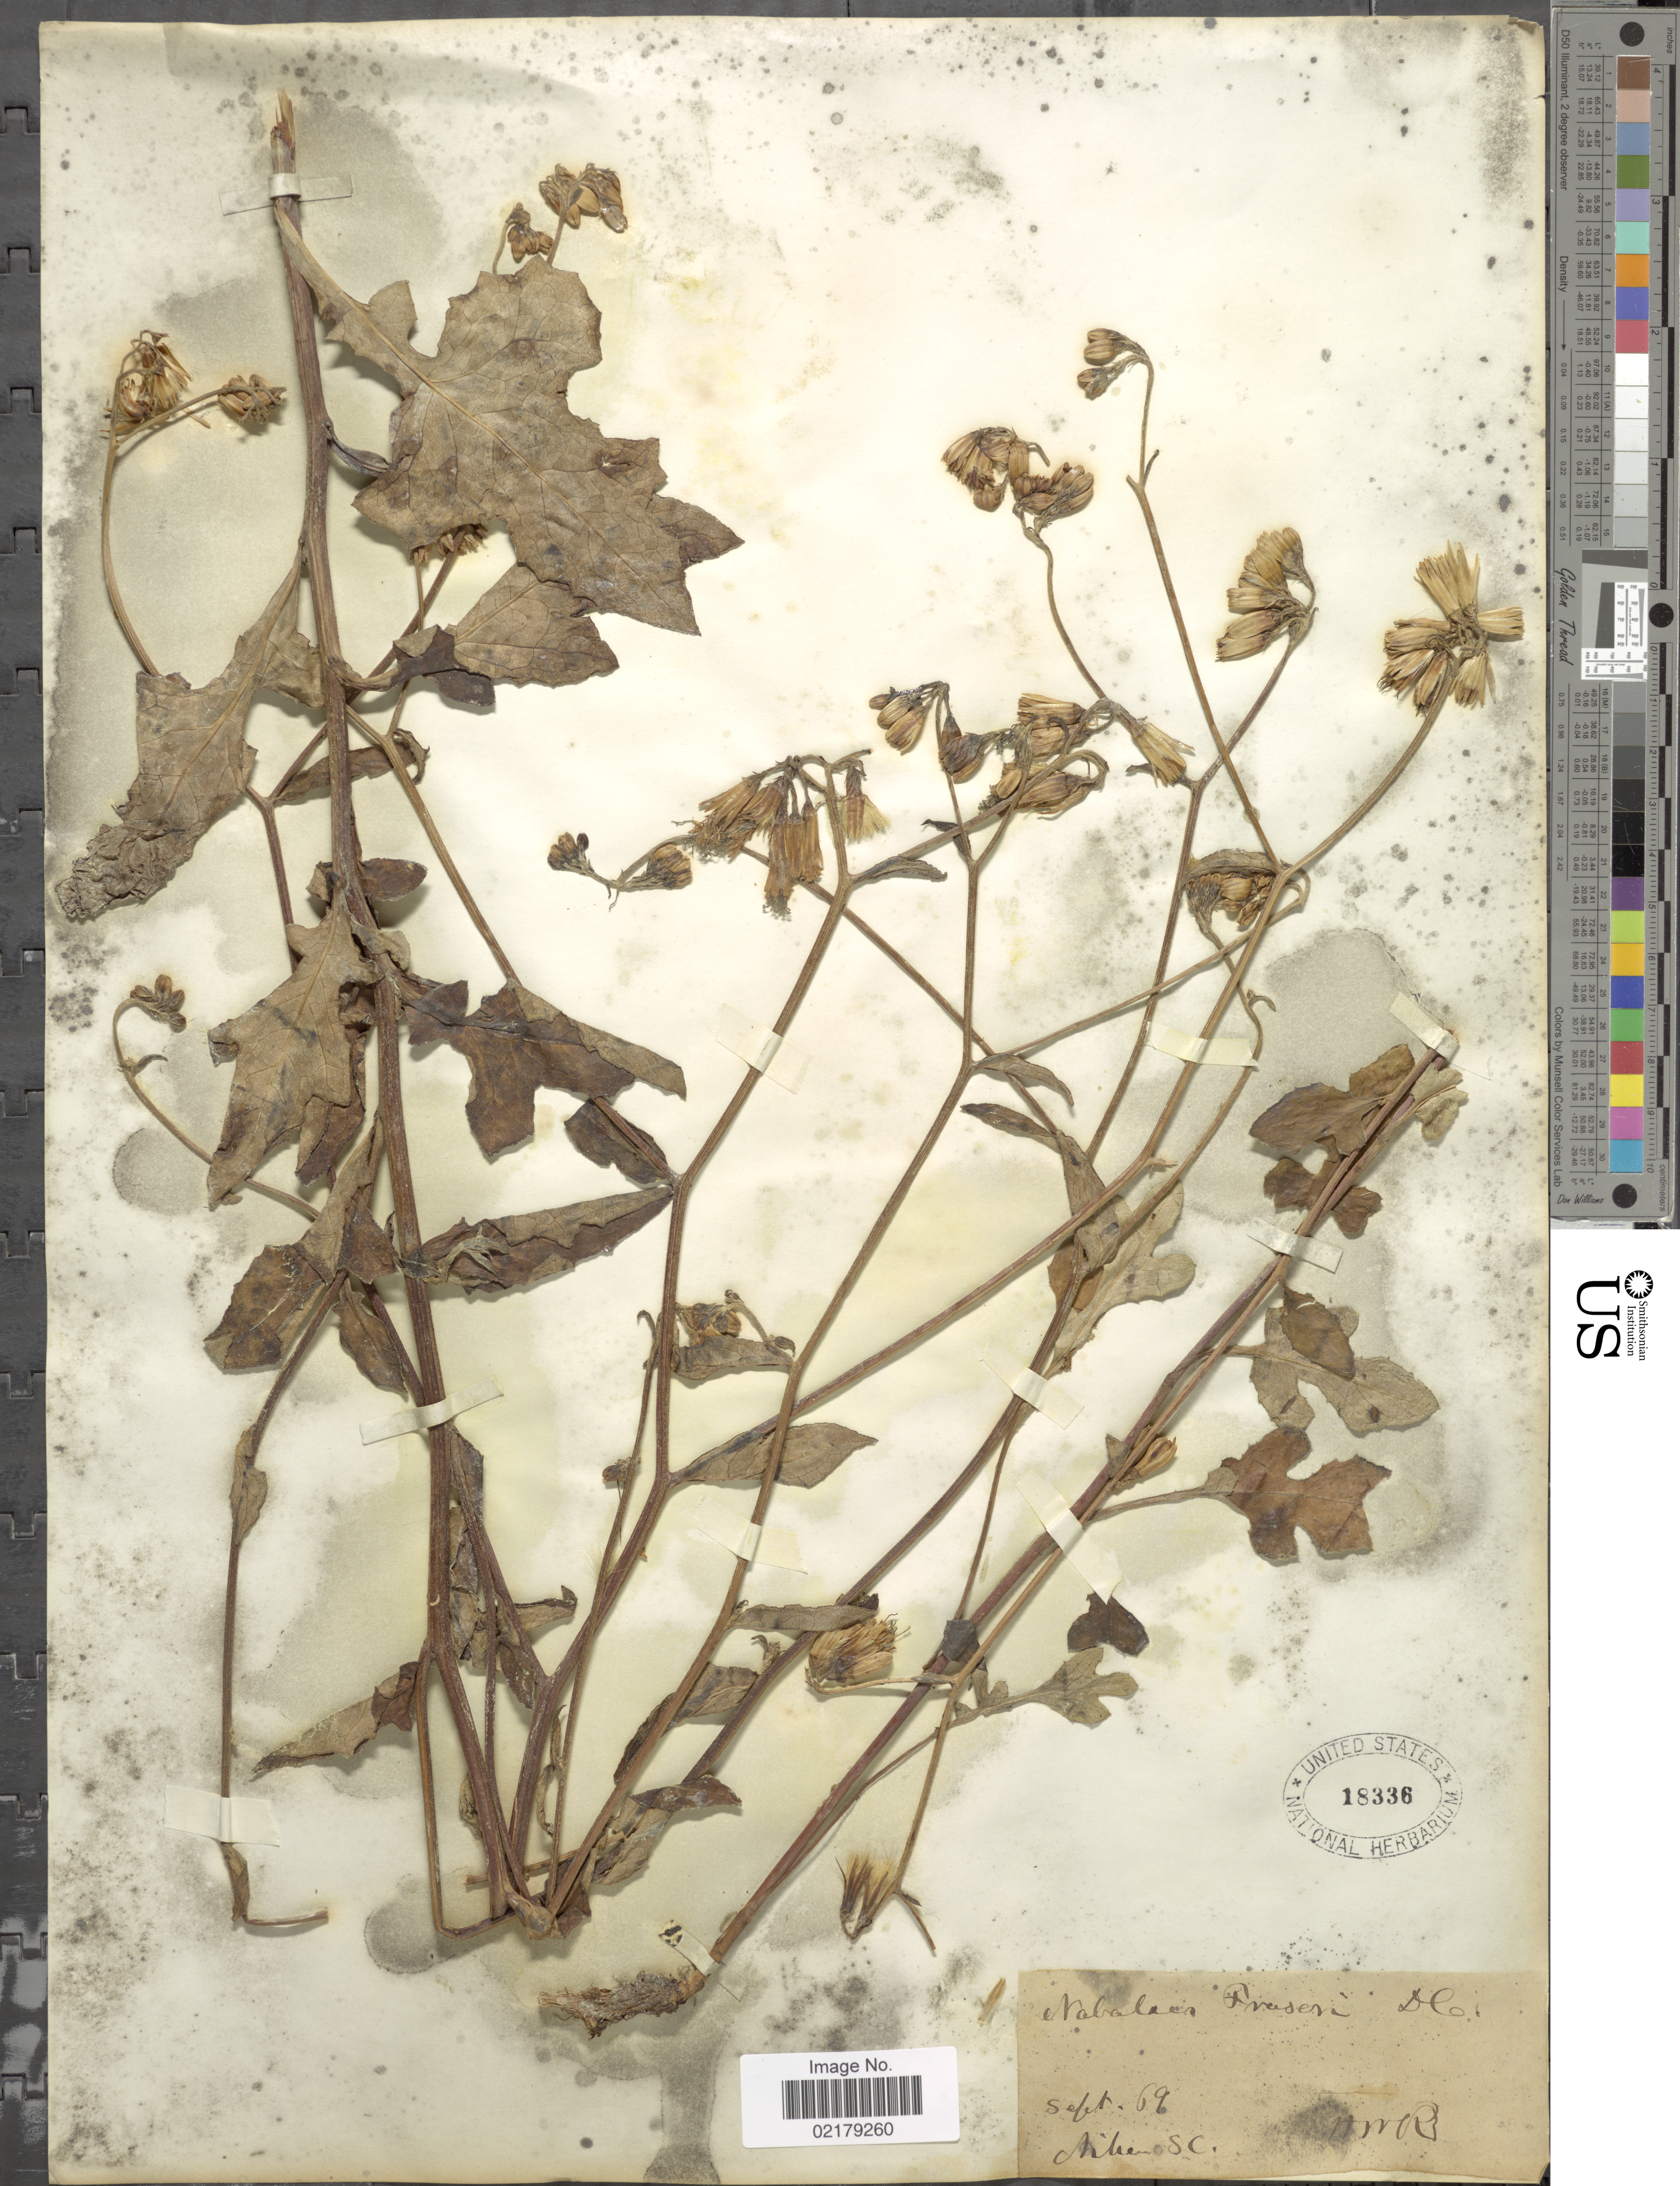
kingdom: Plantae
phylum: Tracheophyta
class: Magnoliopsida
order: Asterales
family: Asteraceae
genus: Nabalus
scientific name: Nabalus serpentarius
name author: (Pursh) Hook.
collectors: H. W. R.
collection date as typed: Transcribed d/m/y: /9/69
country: United States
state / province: South Carolina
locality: Aiken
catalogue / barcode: US 18336